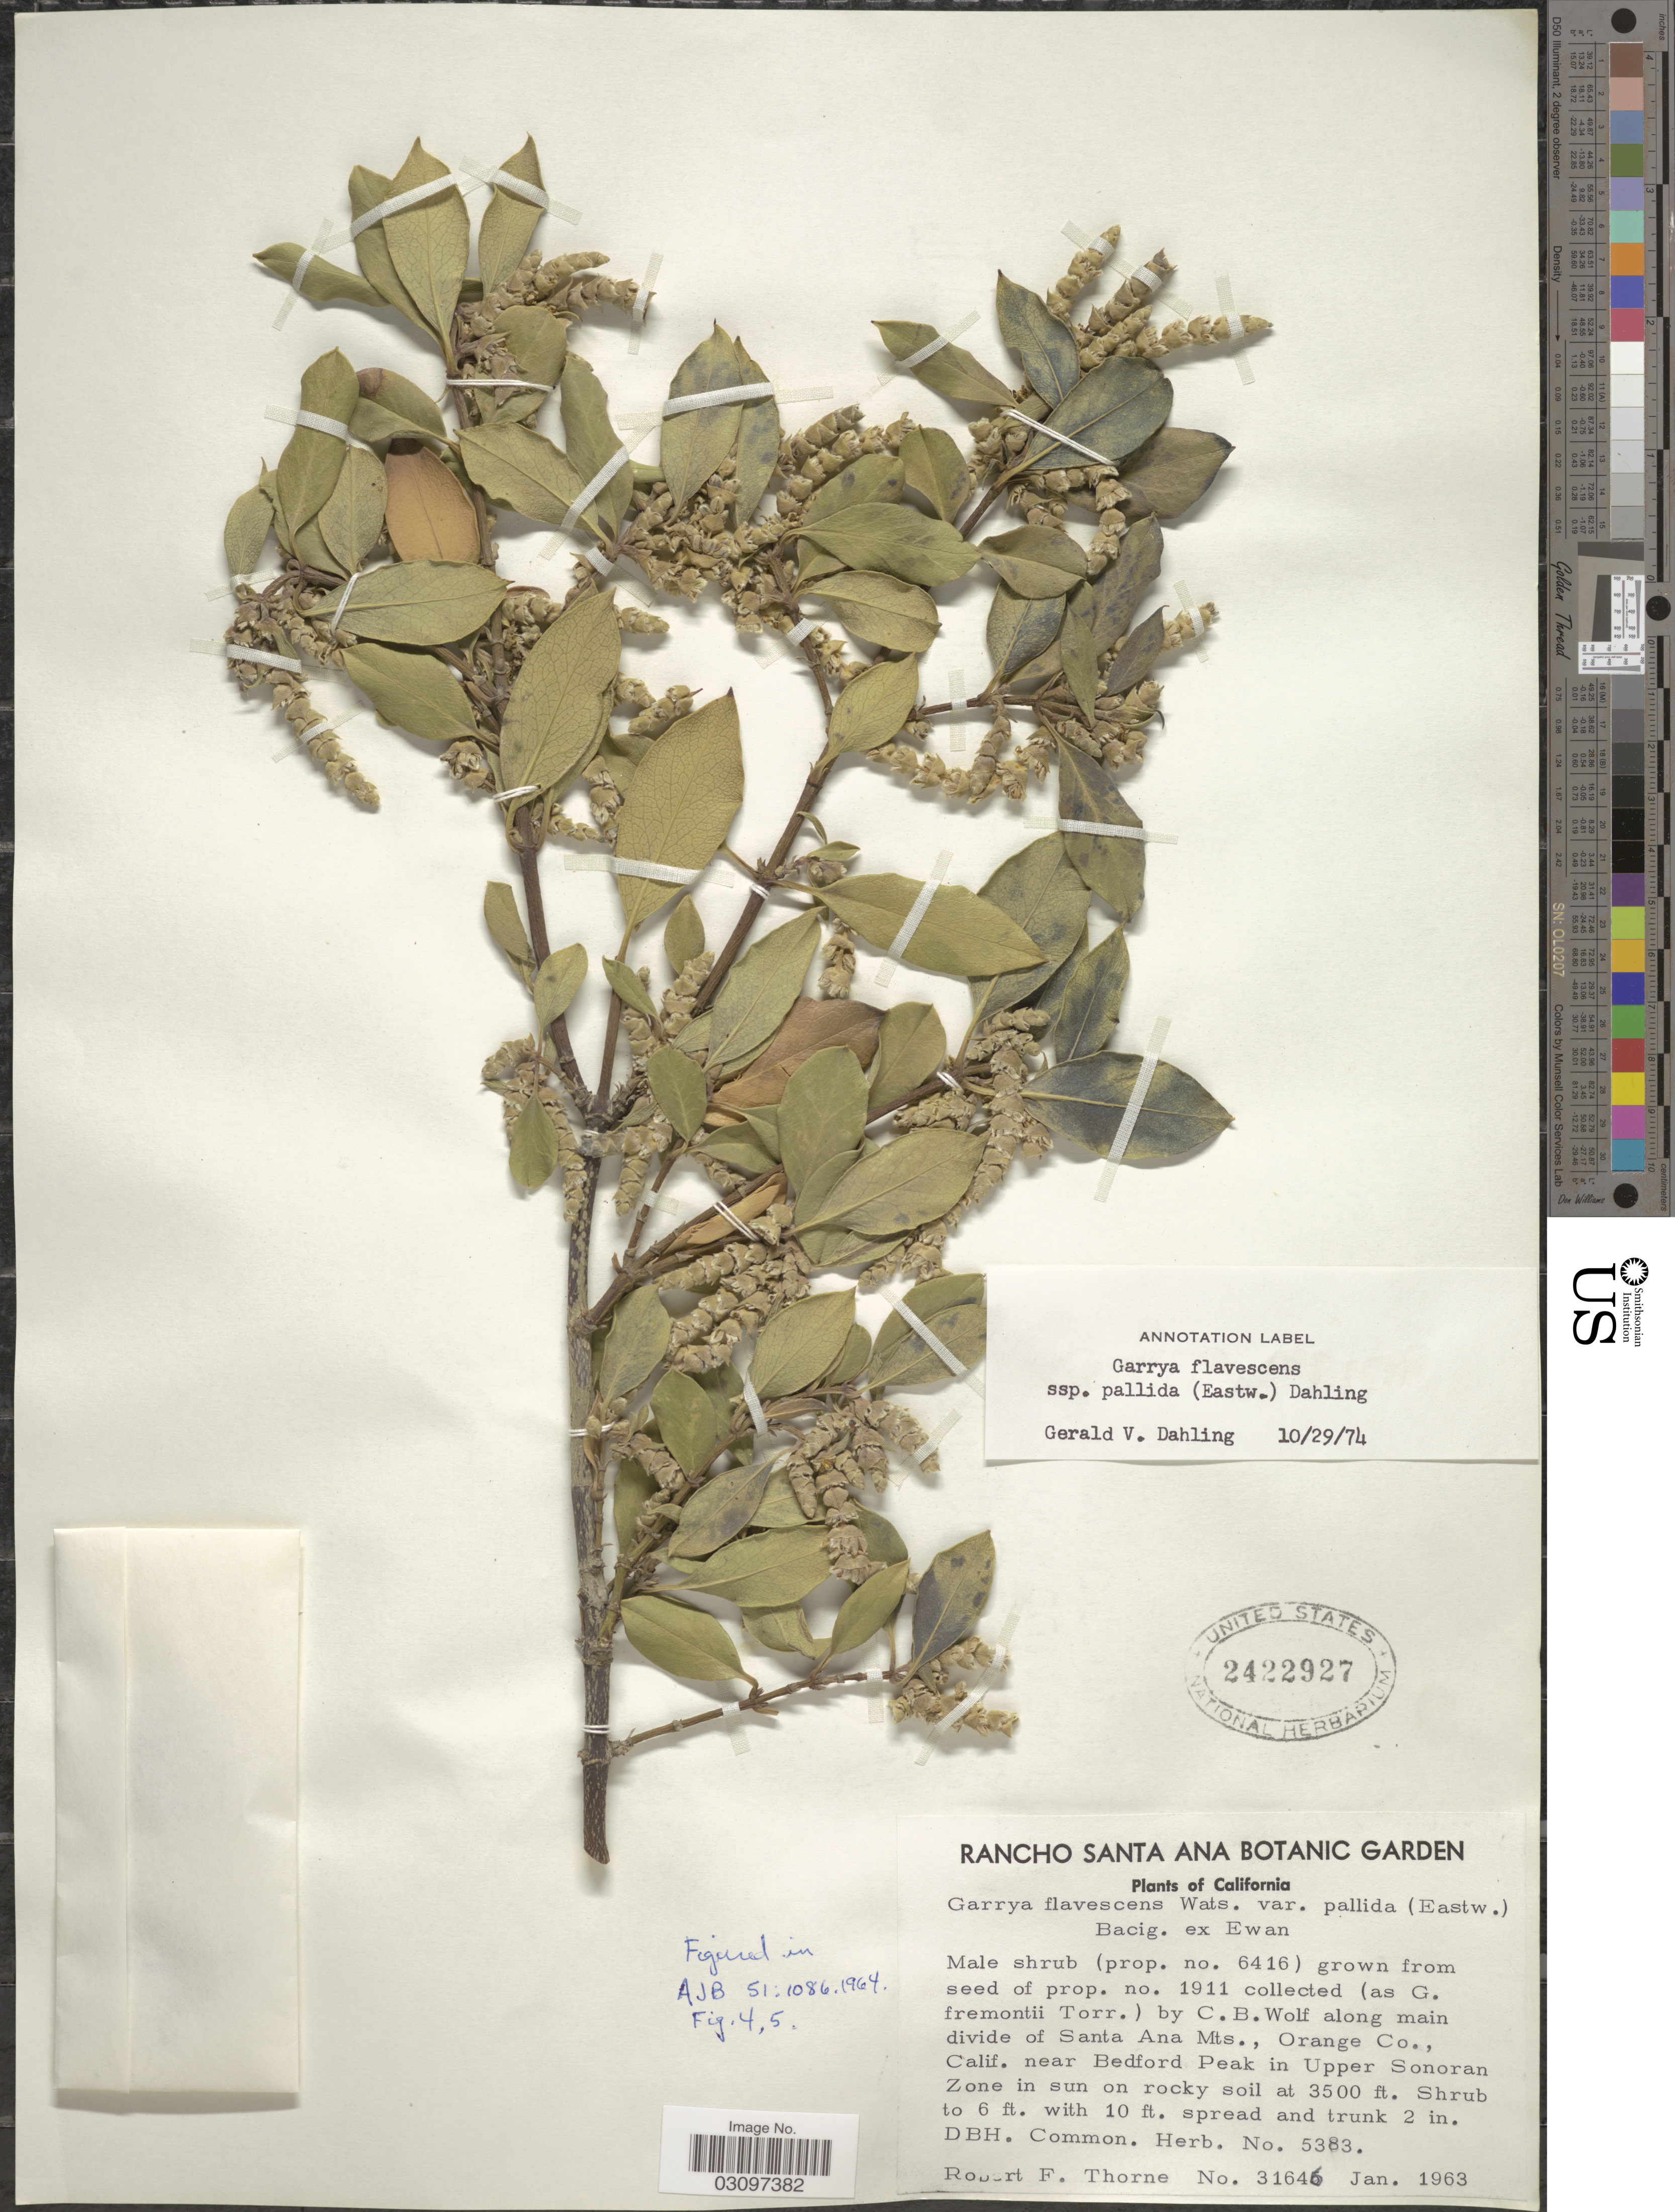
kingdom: Plantae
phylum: Tracheophyta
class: Magnoliopsida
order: Garryales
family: Garryaceae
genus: Garrya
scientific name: Garrya flavescens subsp. pallida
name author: (Eastw.) Bacig. ex Ewan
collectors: R. F. Thorne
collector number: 31646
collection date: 1963-01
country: United States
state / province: California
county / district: Orange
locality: Rancho Santa Ana Botanic Garden. Grown from seed collected along main divide of Santa Ana Mts., Orange Co., Calif. Near Bedford Peak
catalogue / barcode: US 2422927